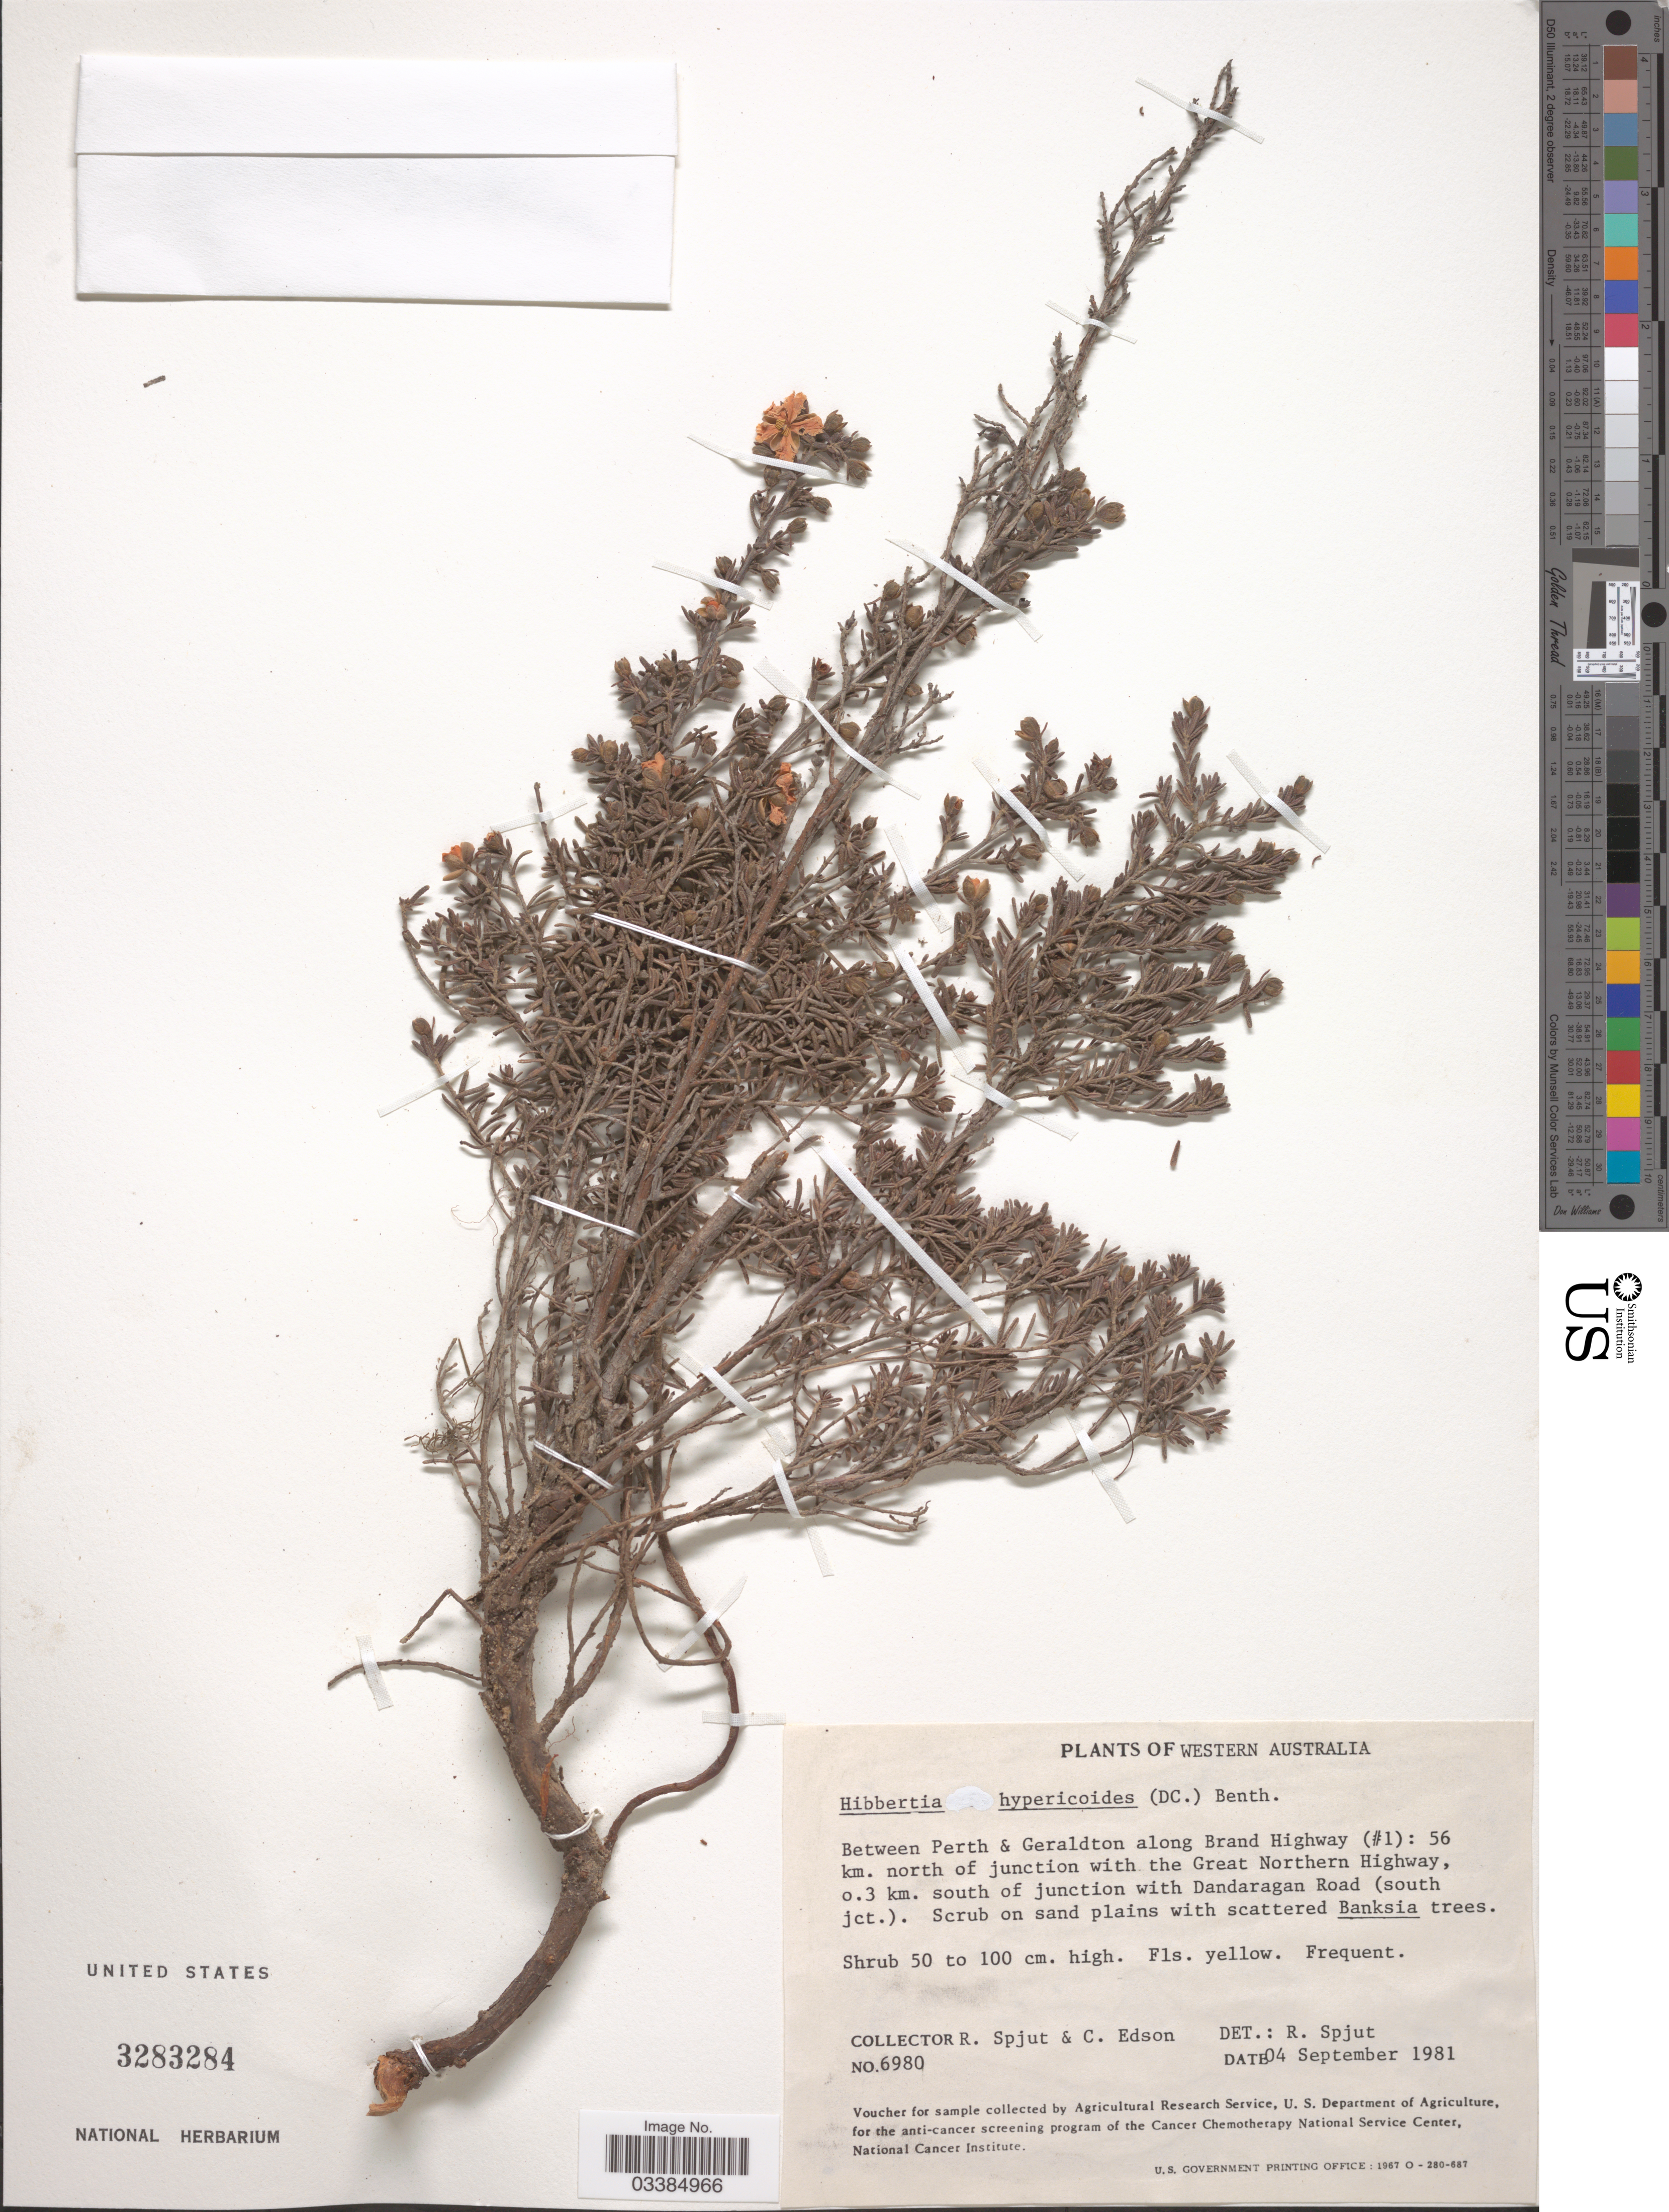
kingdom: Plantae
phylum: Tracheophyta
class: Magnoliopsida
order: Dilleniales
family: Dilleniaceae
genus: Hibbertia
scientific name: Hibbertia hypericoides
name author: (DC.) Benth.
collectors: R. Spjut & C. Edson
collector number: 6980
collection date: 1981-09-04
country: Australia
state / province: Western Australia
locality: Between Perth & Geraldton along Brand Highway (#1): 56 km. north of junction with the Great Northern Highway, 0.3 km. south of junction with Dandaragan Road (south jct.).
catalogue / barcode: US 3283284